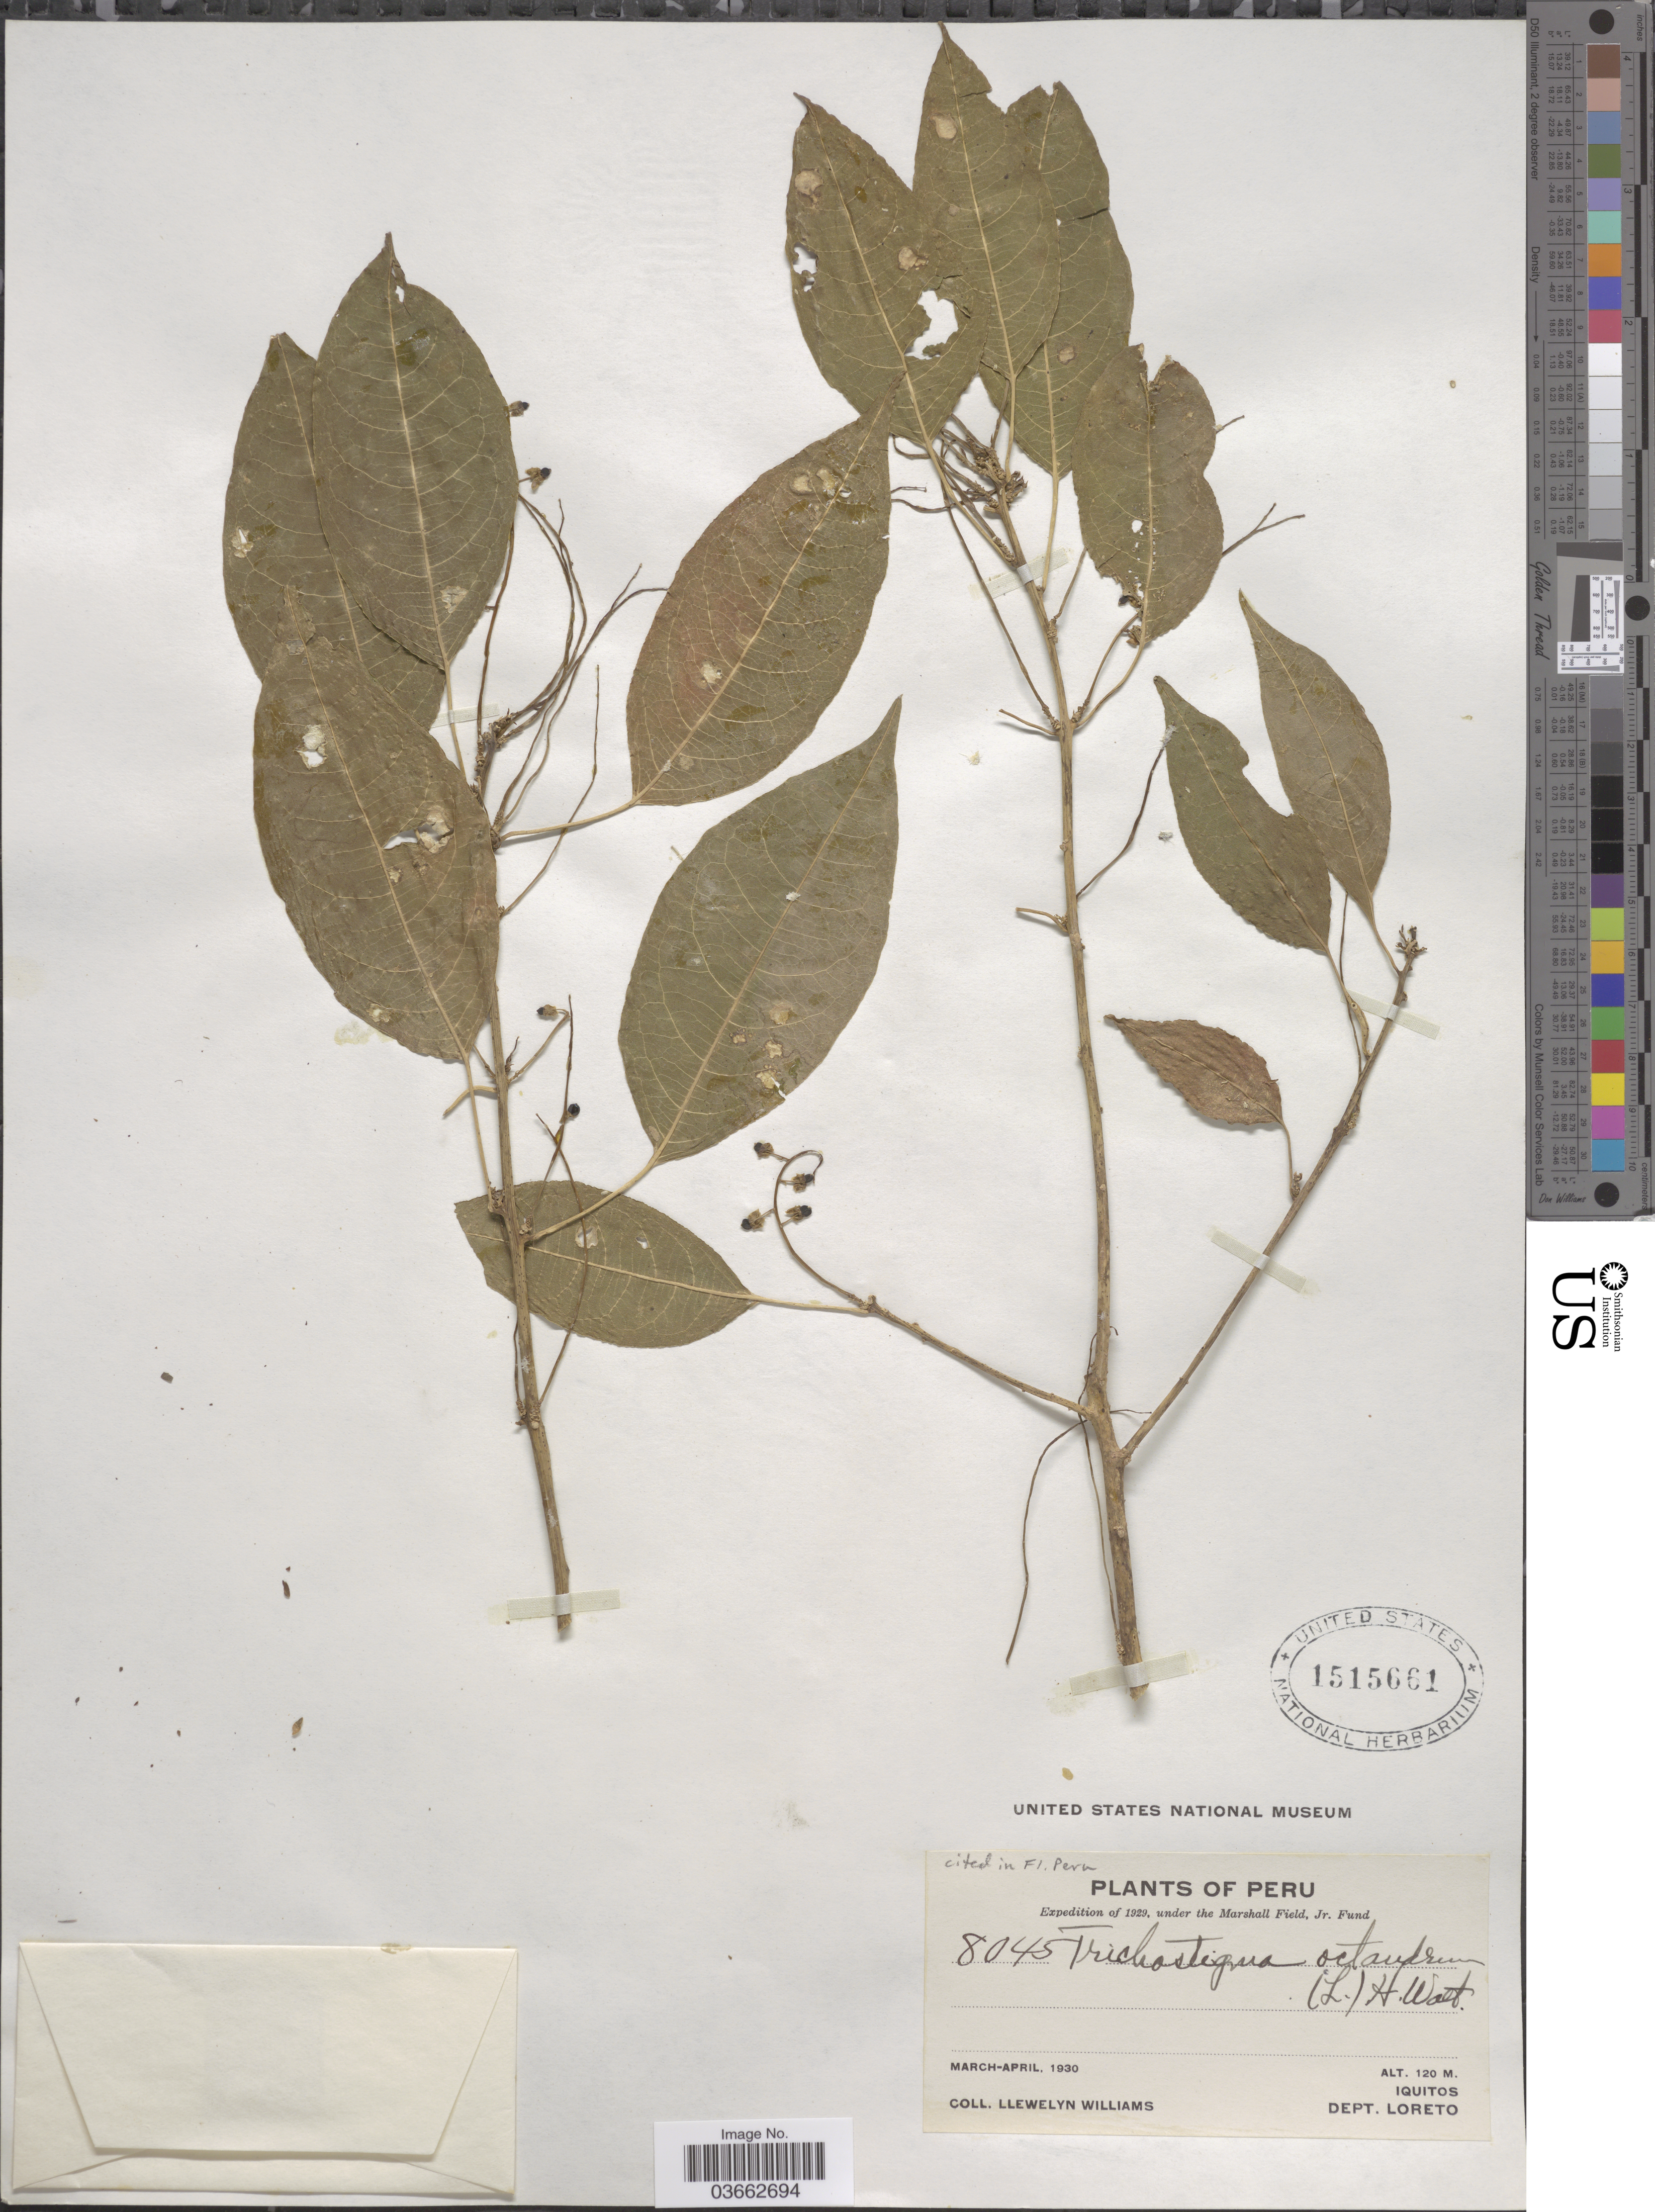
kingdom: Plantae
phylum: Tracheophyta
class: Magnoliopsida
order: Caryophyllales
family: Phytolaccaceae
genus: Trichostigma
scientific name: Trichostigma octandrum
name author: (L.) H. Walter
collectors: Ll. Williams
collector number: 8045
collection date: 1930-03/1930-04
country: Peru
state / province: Loreto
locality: Iquitos. Dept. Loreto.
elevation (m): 120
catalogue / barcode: US 1515661